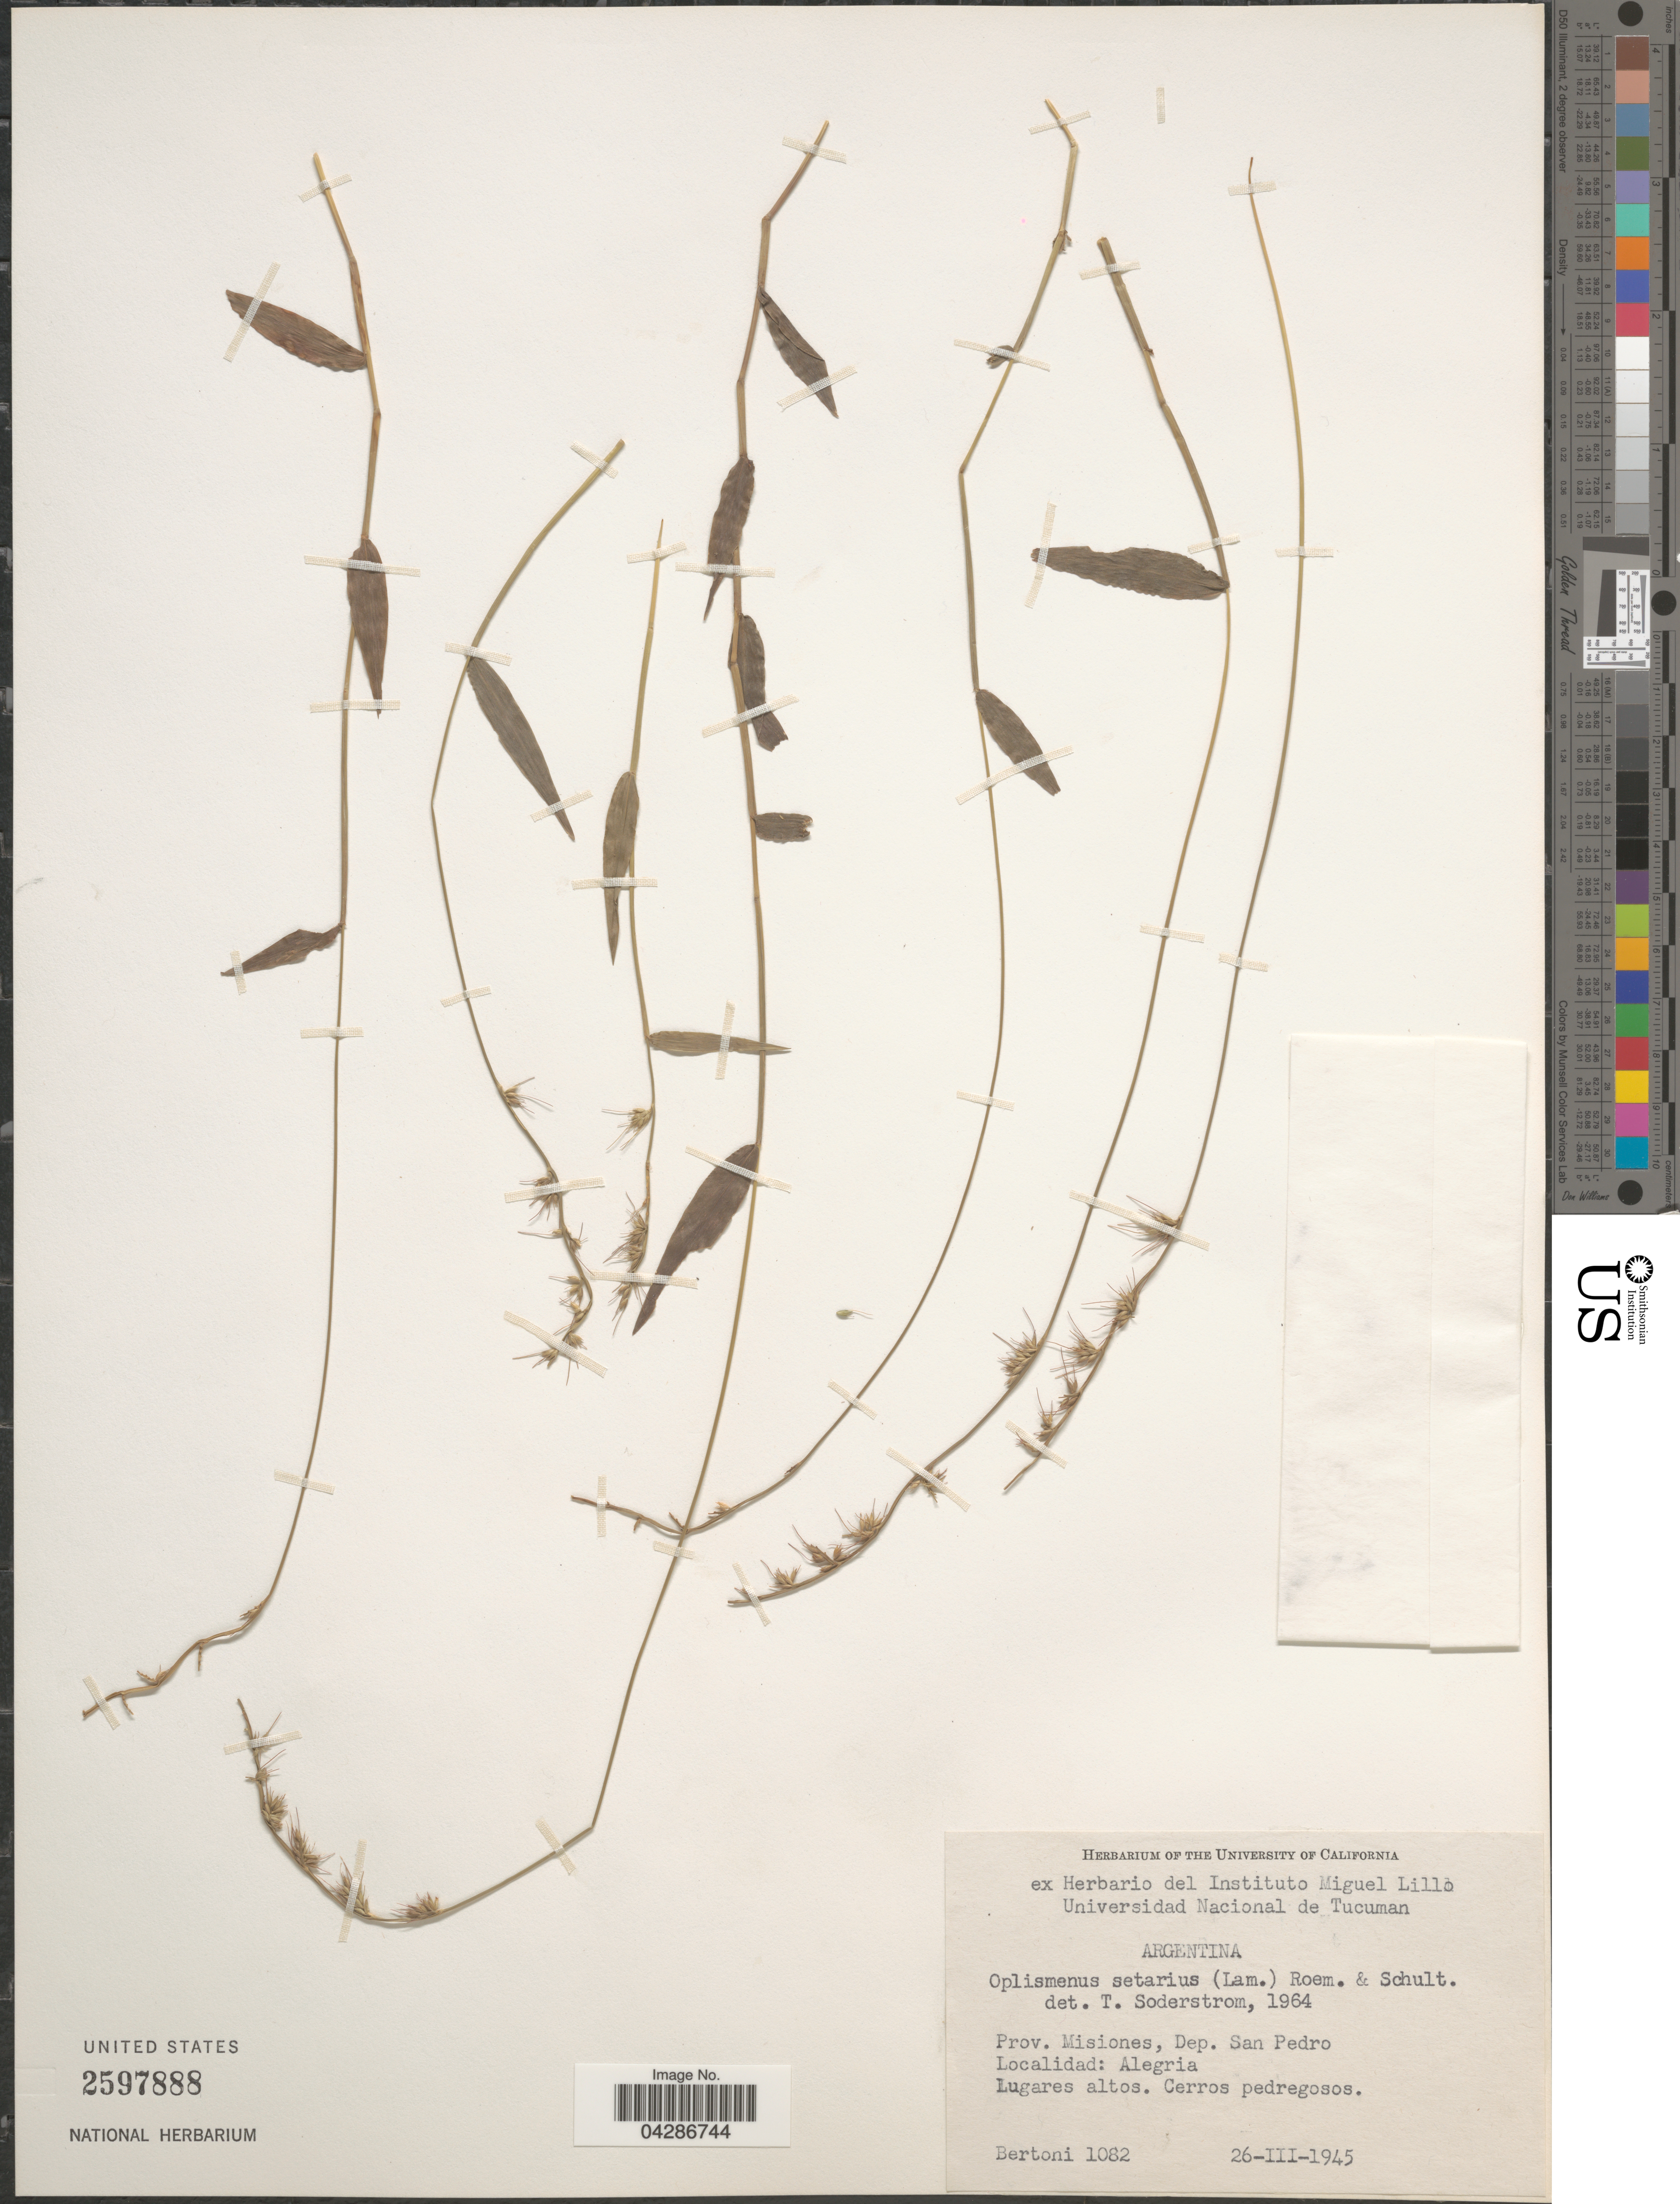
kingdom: Plantae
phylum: Tracheophyta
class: Liliopsida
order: Poales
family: Poaceae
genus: Oplismenus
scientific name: Oplismenus hirtellus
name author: (L.) P. Beauv.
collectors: -- Bertoni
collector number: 1082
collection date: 1945-03-26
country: Argentina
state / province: Misiones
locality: Dep. San Pedro. Alegria.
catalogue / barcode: US 2597888